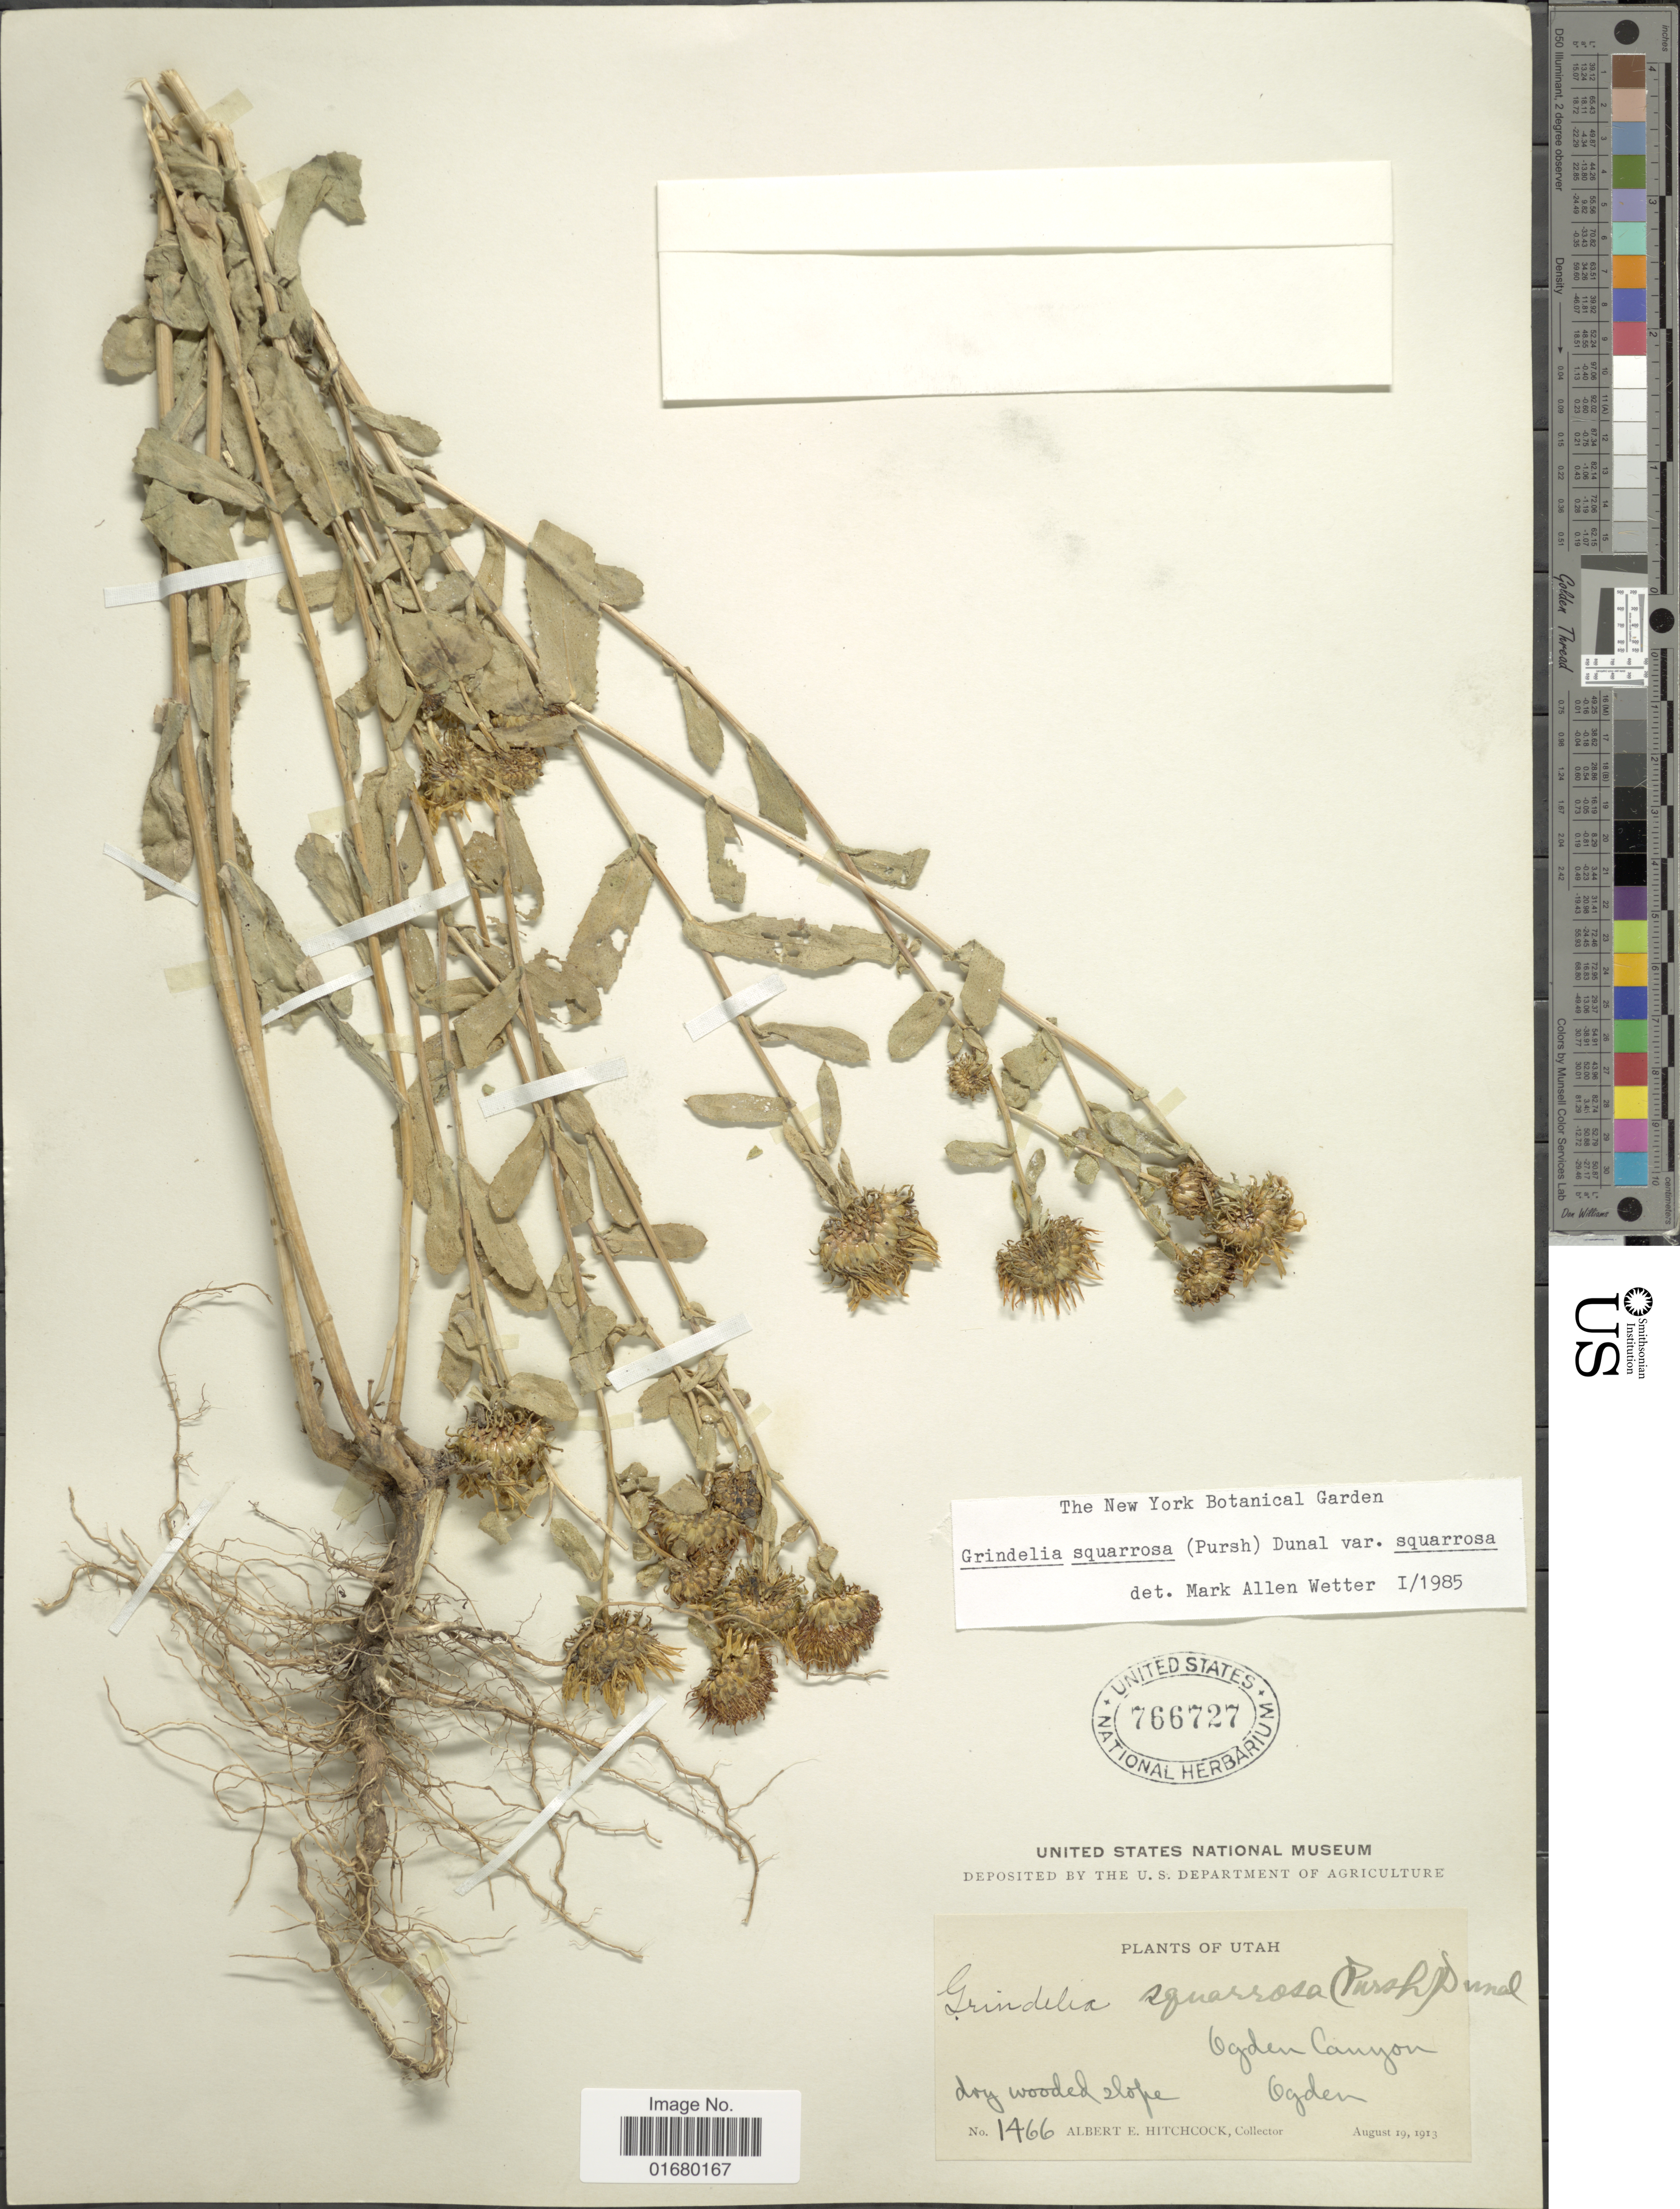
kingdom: Plantae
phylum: Tracheophyta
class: Magnoliopsida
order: Asterales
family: Asteraceae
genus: Grindelia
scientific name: Grindelia squarrosa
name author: (Pursh) Dunal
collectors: A. S. Hitchcock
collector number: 1466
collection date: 1913-08-19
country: United States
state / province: Utah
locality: Ogden Canyon, Ogden.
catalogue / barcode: US 766727